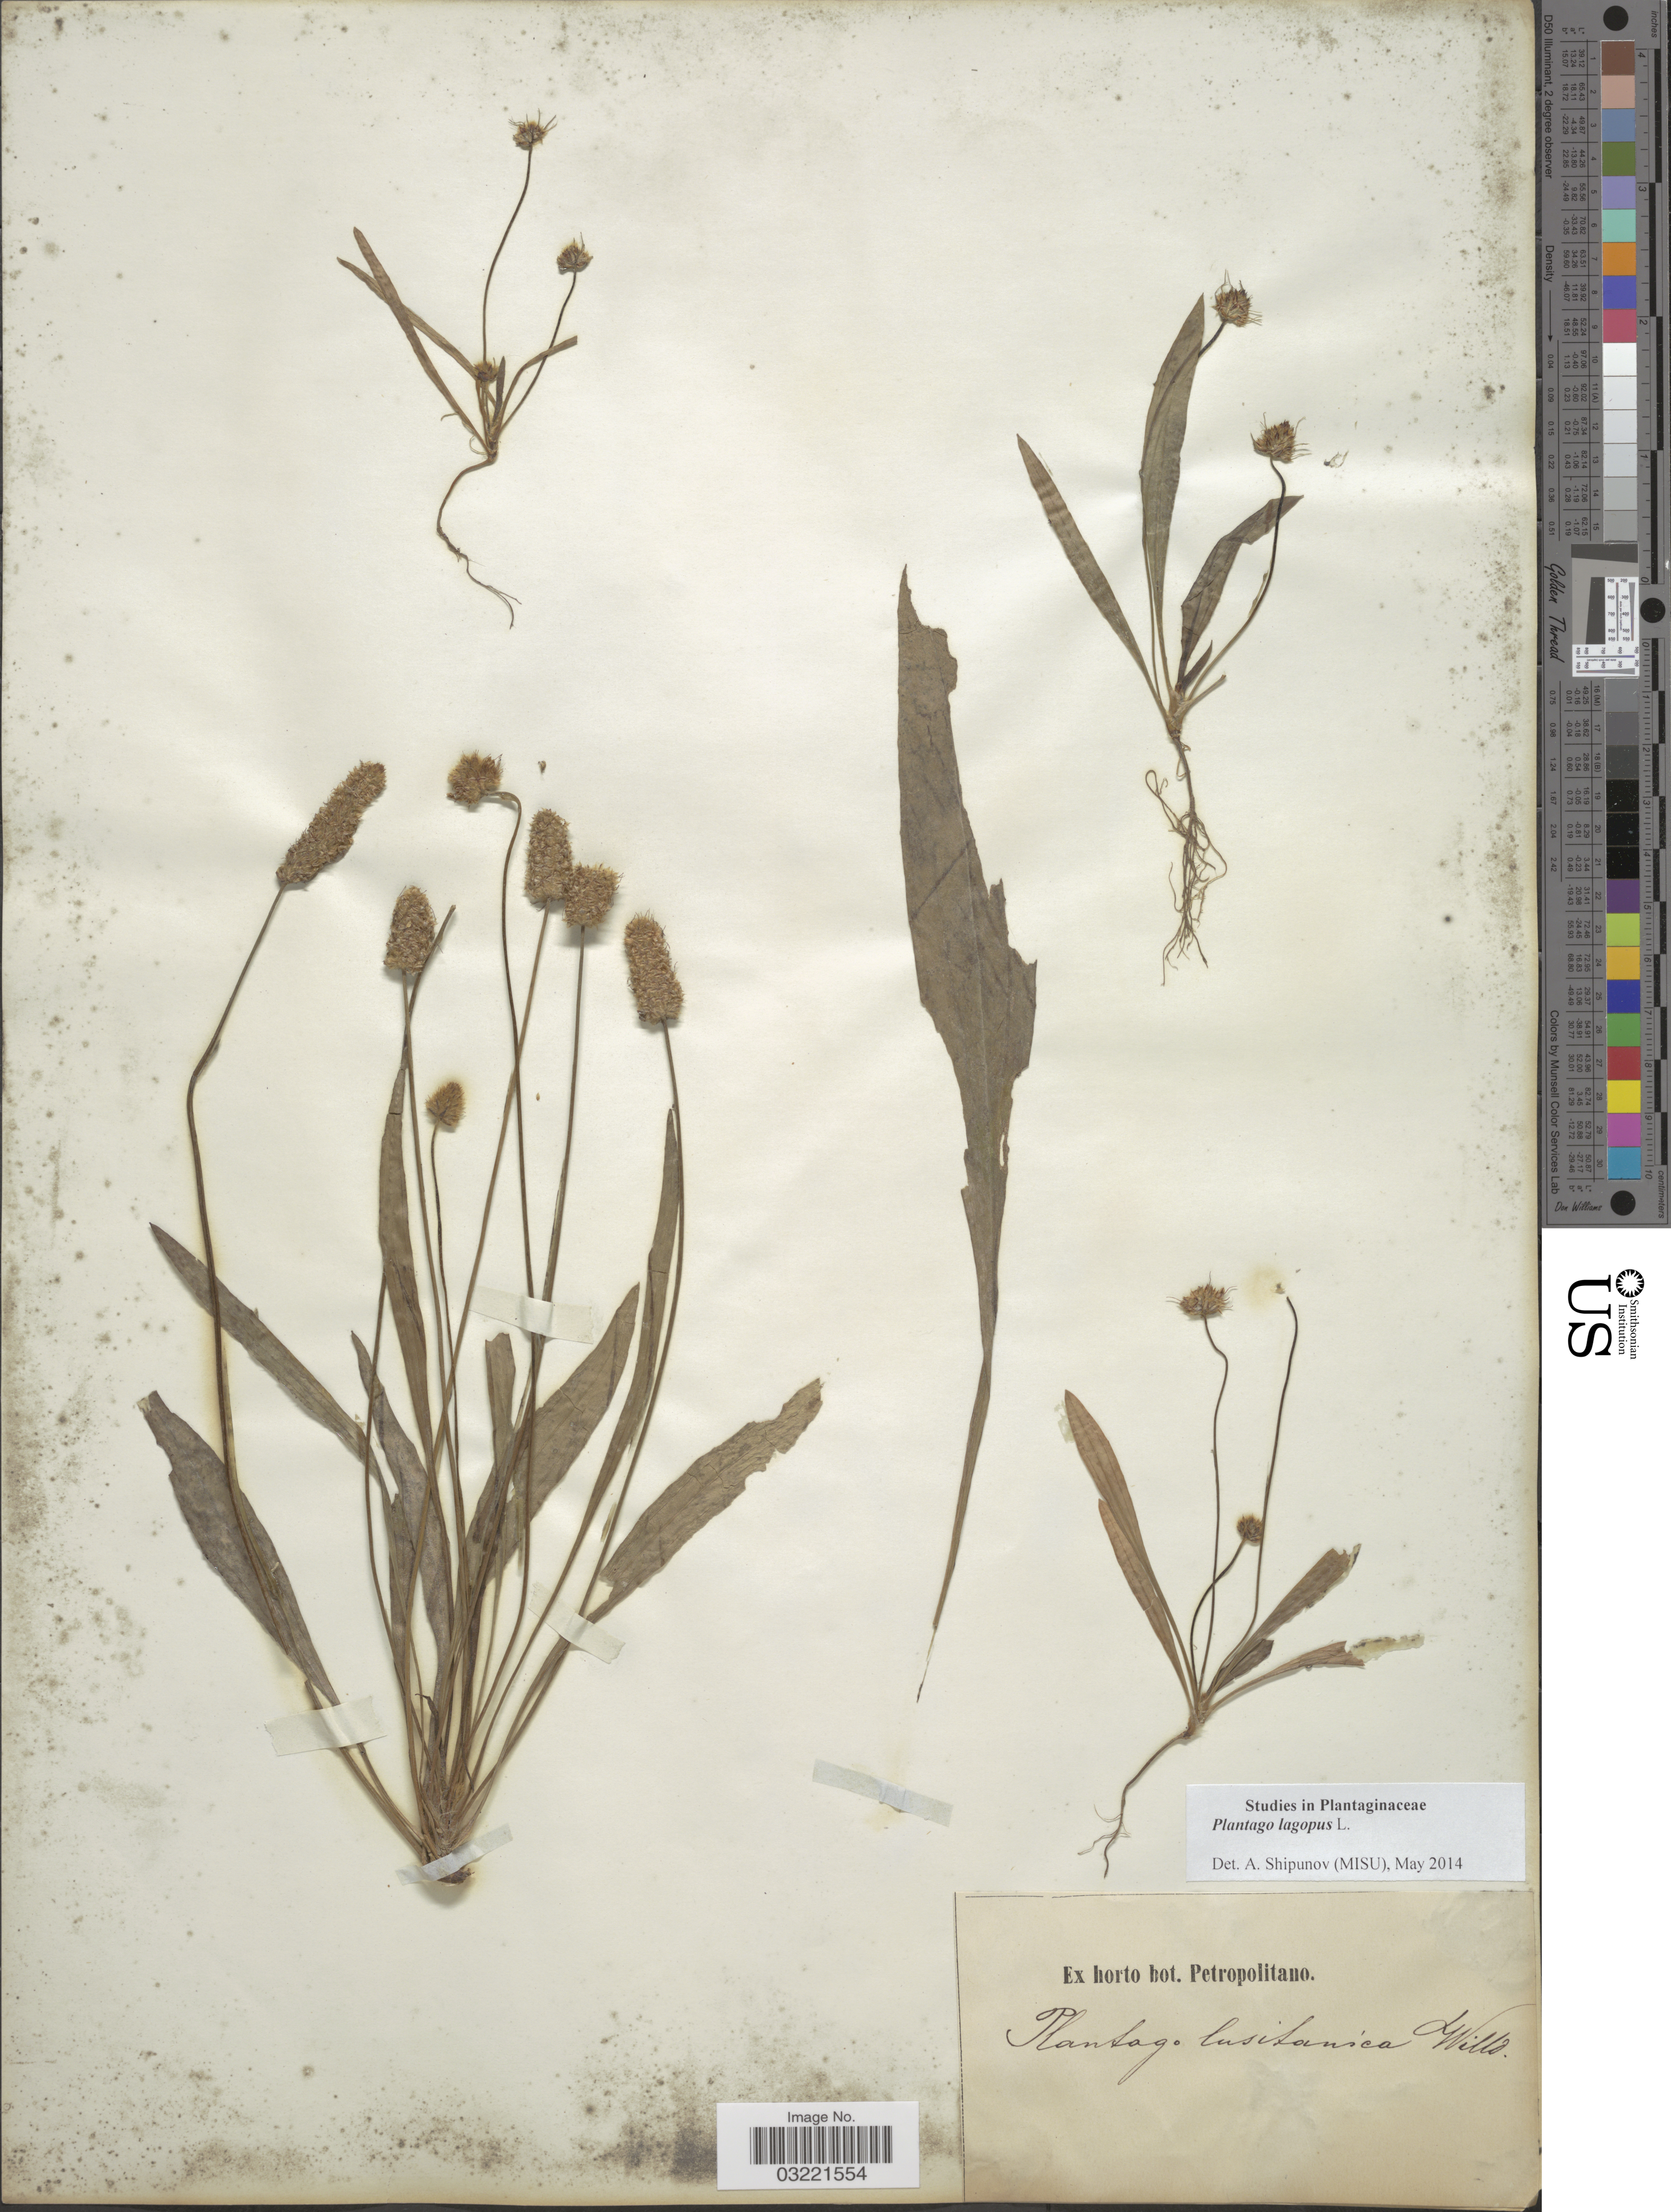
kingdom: Plantae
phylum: Tracheophyta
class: Magnoliopsida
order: Lamiales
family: Plantaginaceae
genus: Plantago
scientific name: Plantago lagopus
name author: L.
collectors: ex Horto Bot. Petropolitano